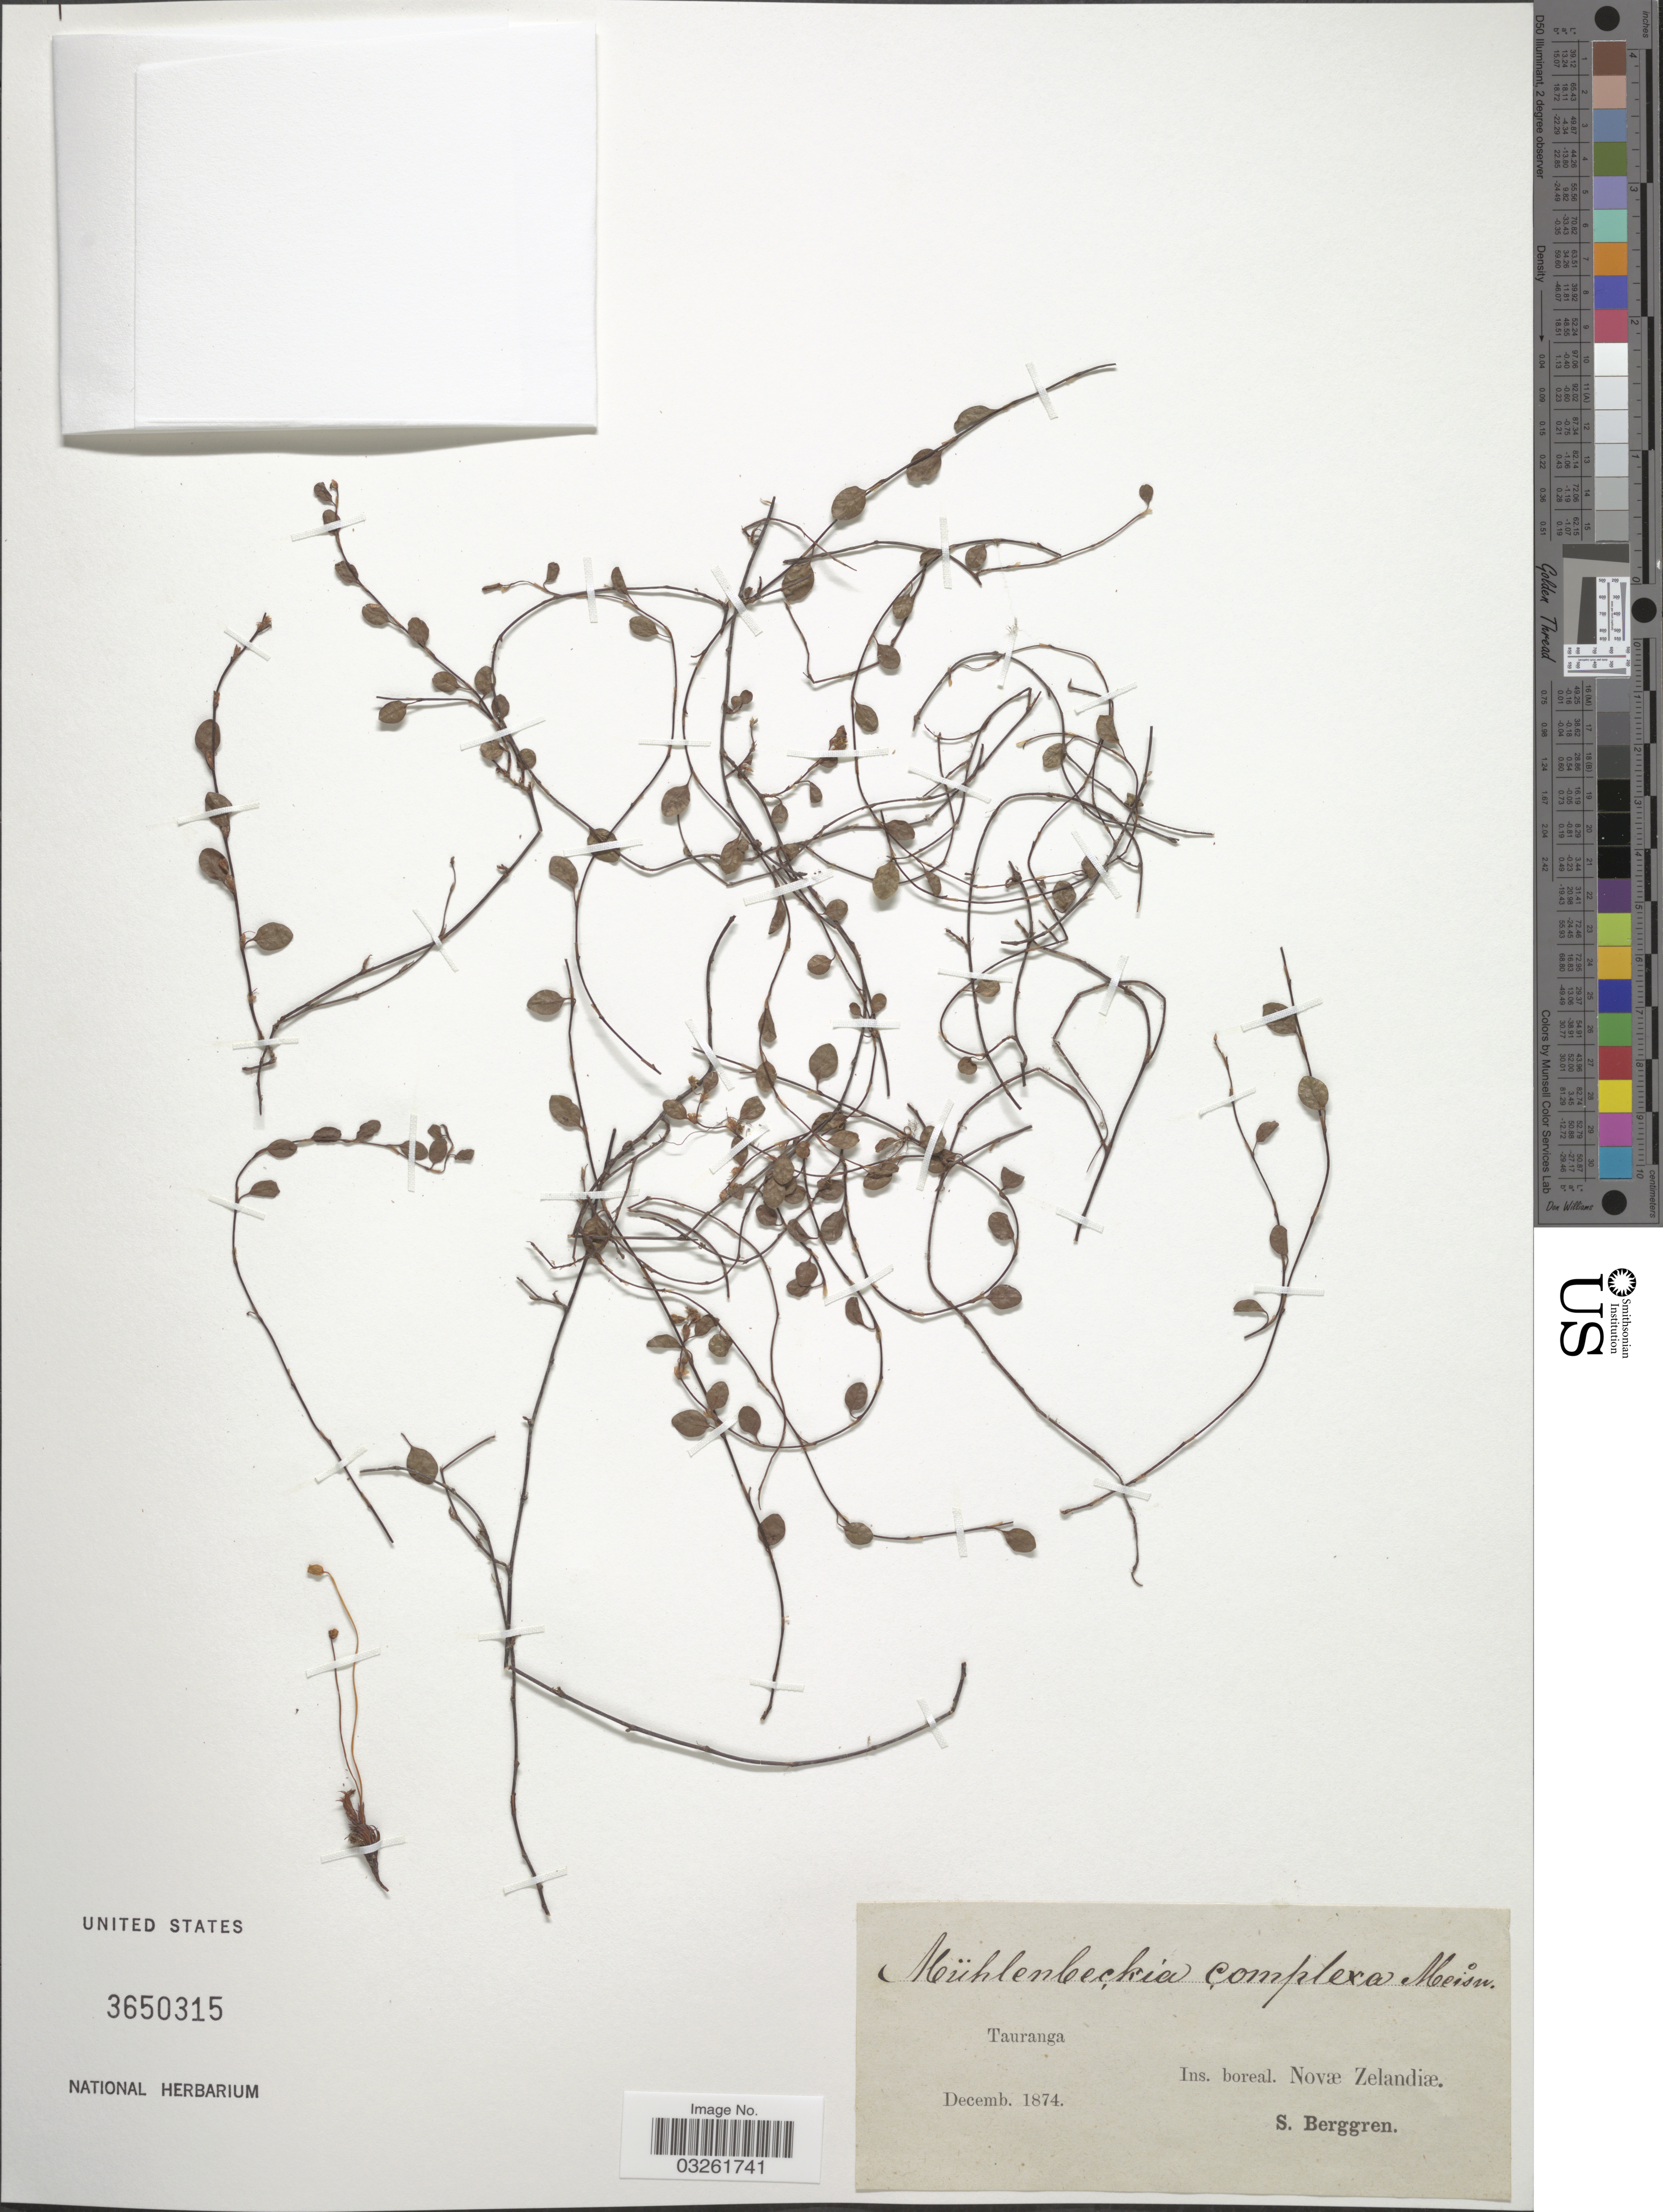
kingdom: Plantae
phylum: Tracheophyta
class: Magnoliopsida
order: Caryophyllales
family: Polygonaceae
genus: Muehlenbeckia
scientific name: Muehlenbeckia complexa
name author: Meisn.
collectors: S. Berggren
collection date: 1874-12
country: New Zealand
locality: Tauranga. Ins. boreal. Novæ Zelandiæ.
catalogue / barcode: US 3650315